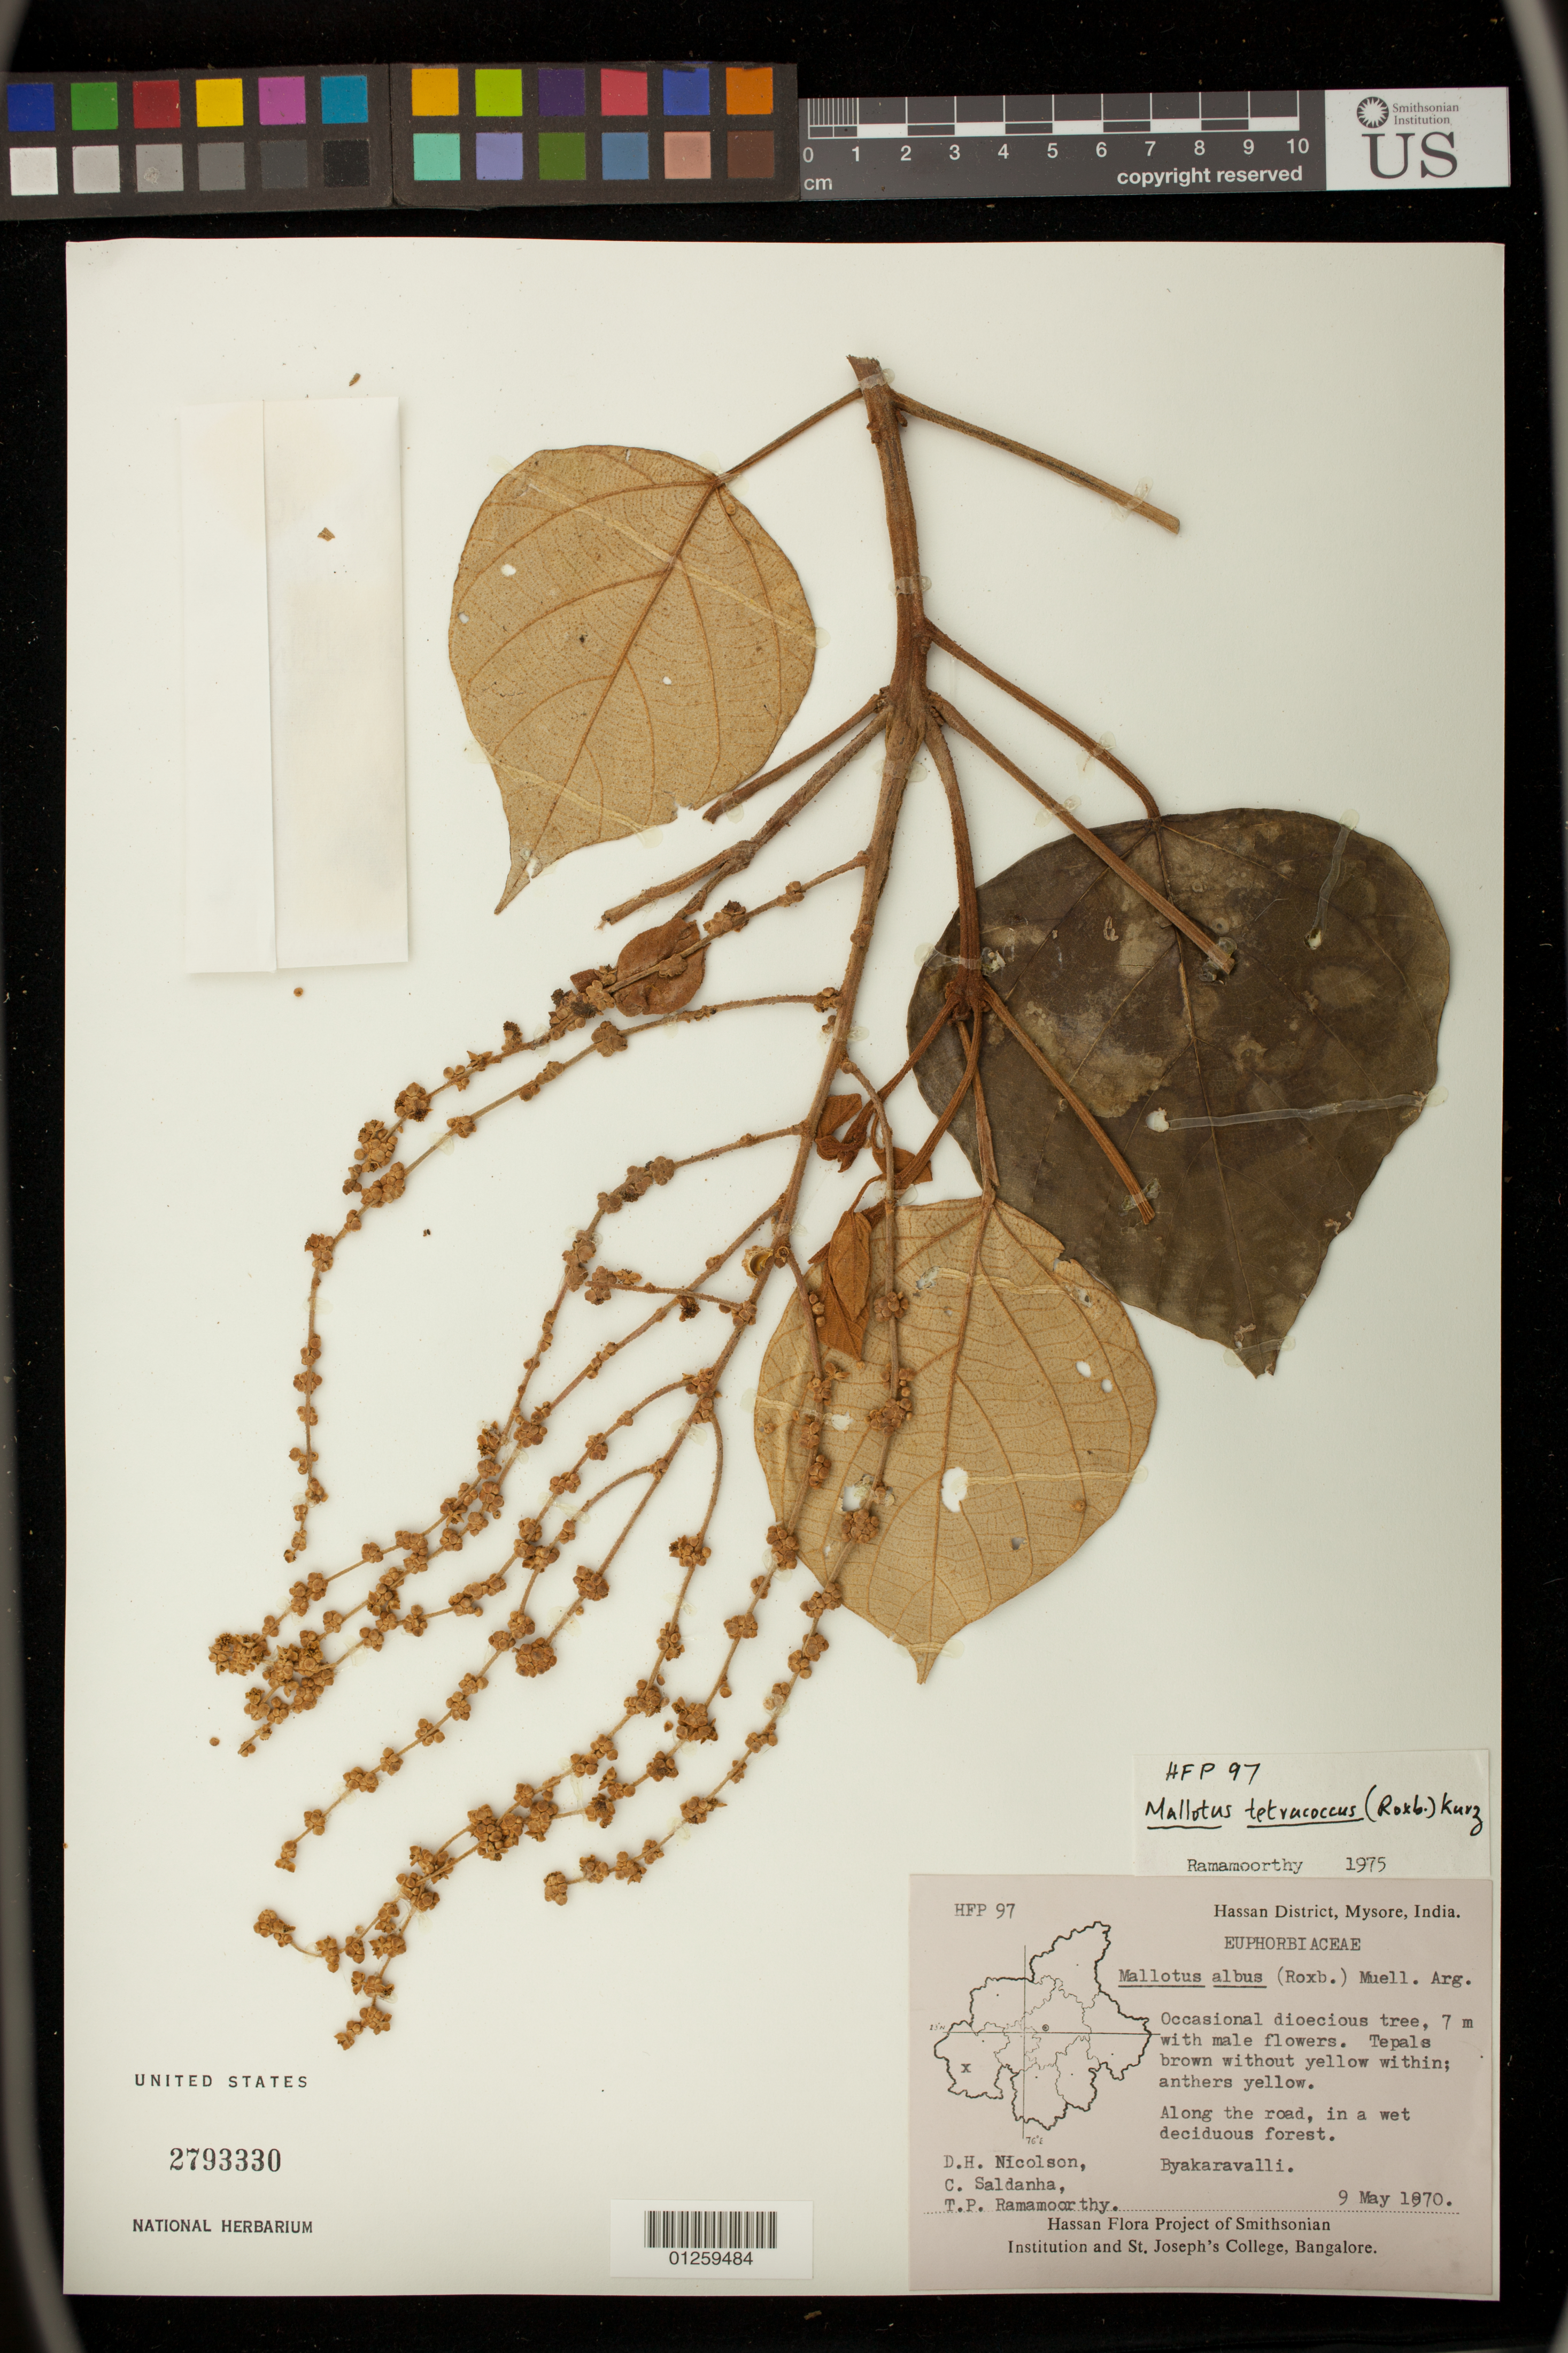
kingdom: Plantae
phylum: Tracheophyta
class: Magnoliopsida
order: Malpighiales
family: Euphorbiaceae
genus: Mallotus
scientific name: Mallotus tetracoccus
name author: (Roxb.) Kurz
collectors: D. H. Nicolson, C. J. Saldanha & T. P. Ramamoorthy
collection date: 1970-05-09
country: India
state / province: Karnataka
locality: Mysore, Hassan.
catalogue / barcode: US 279330